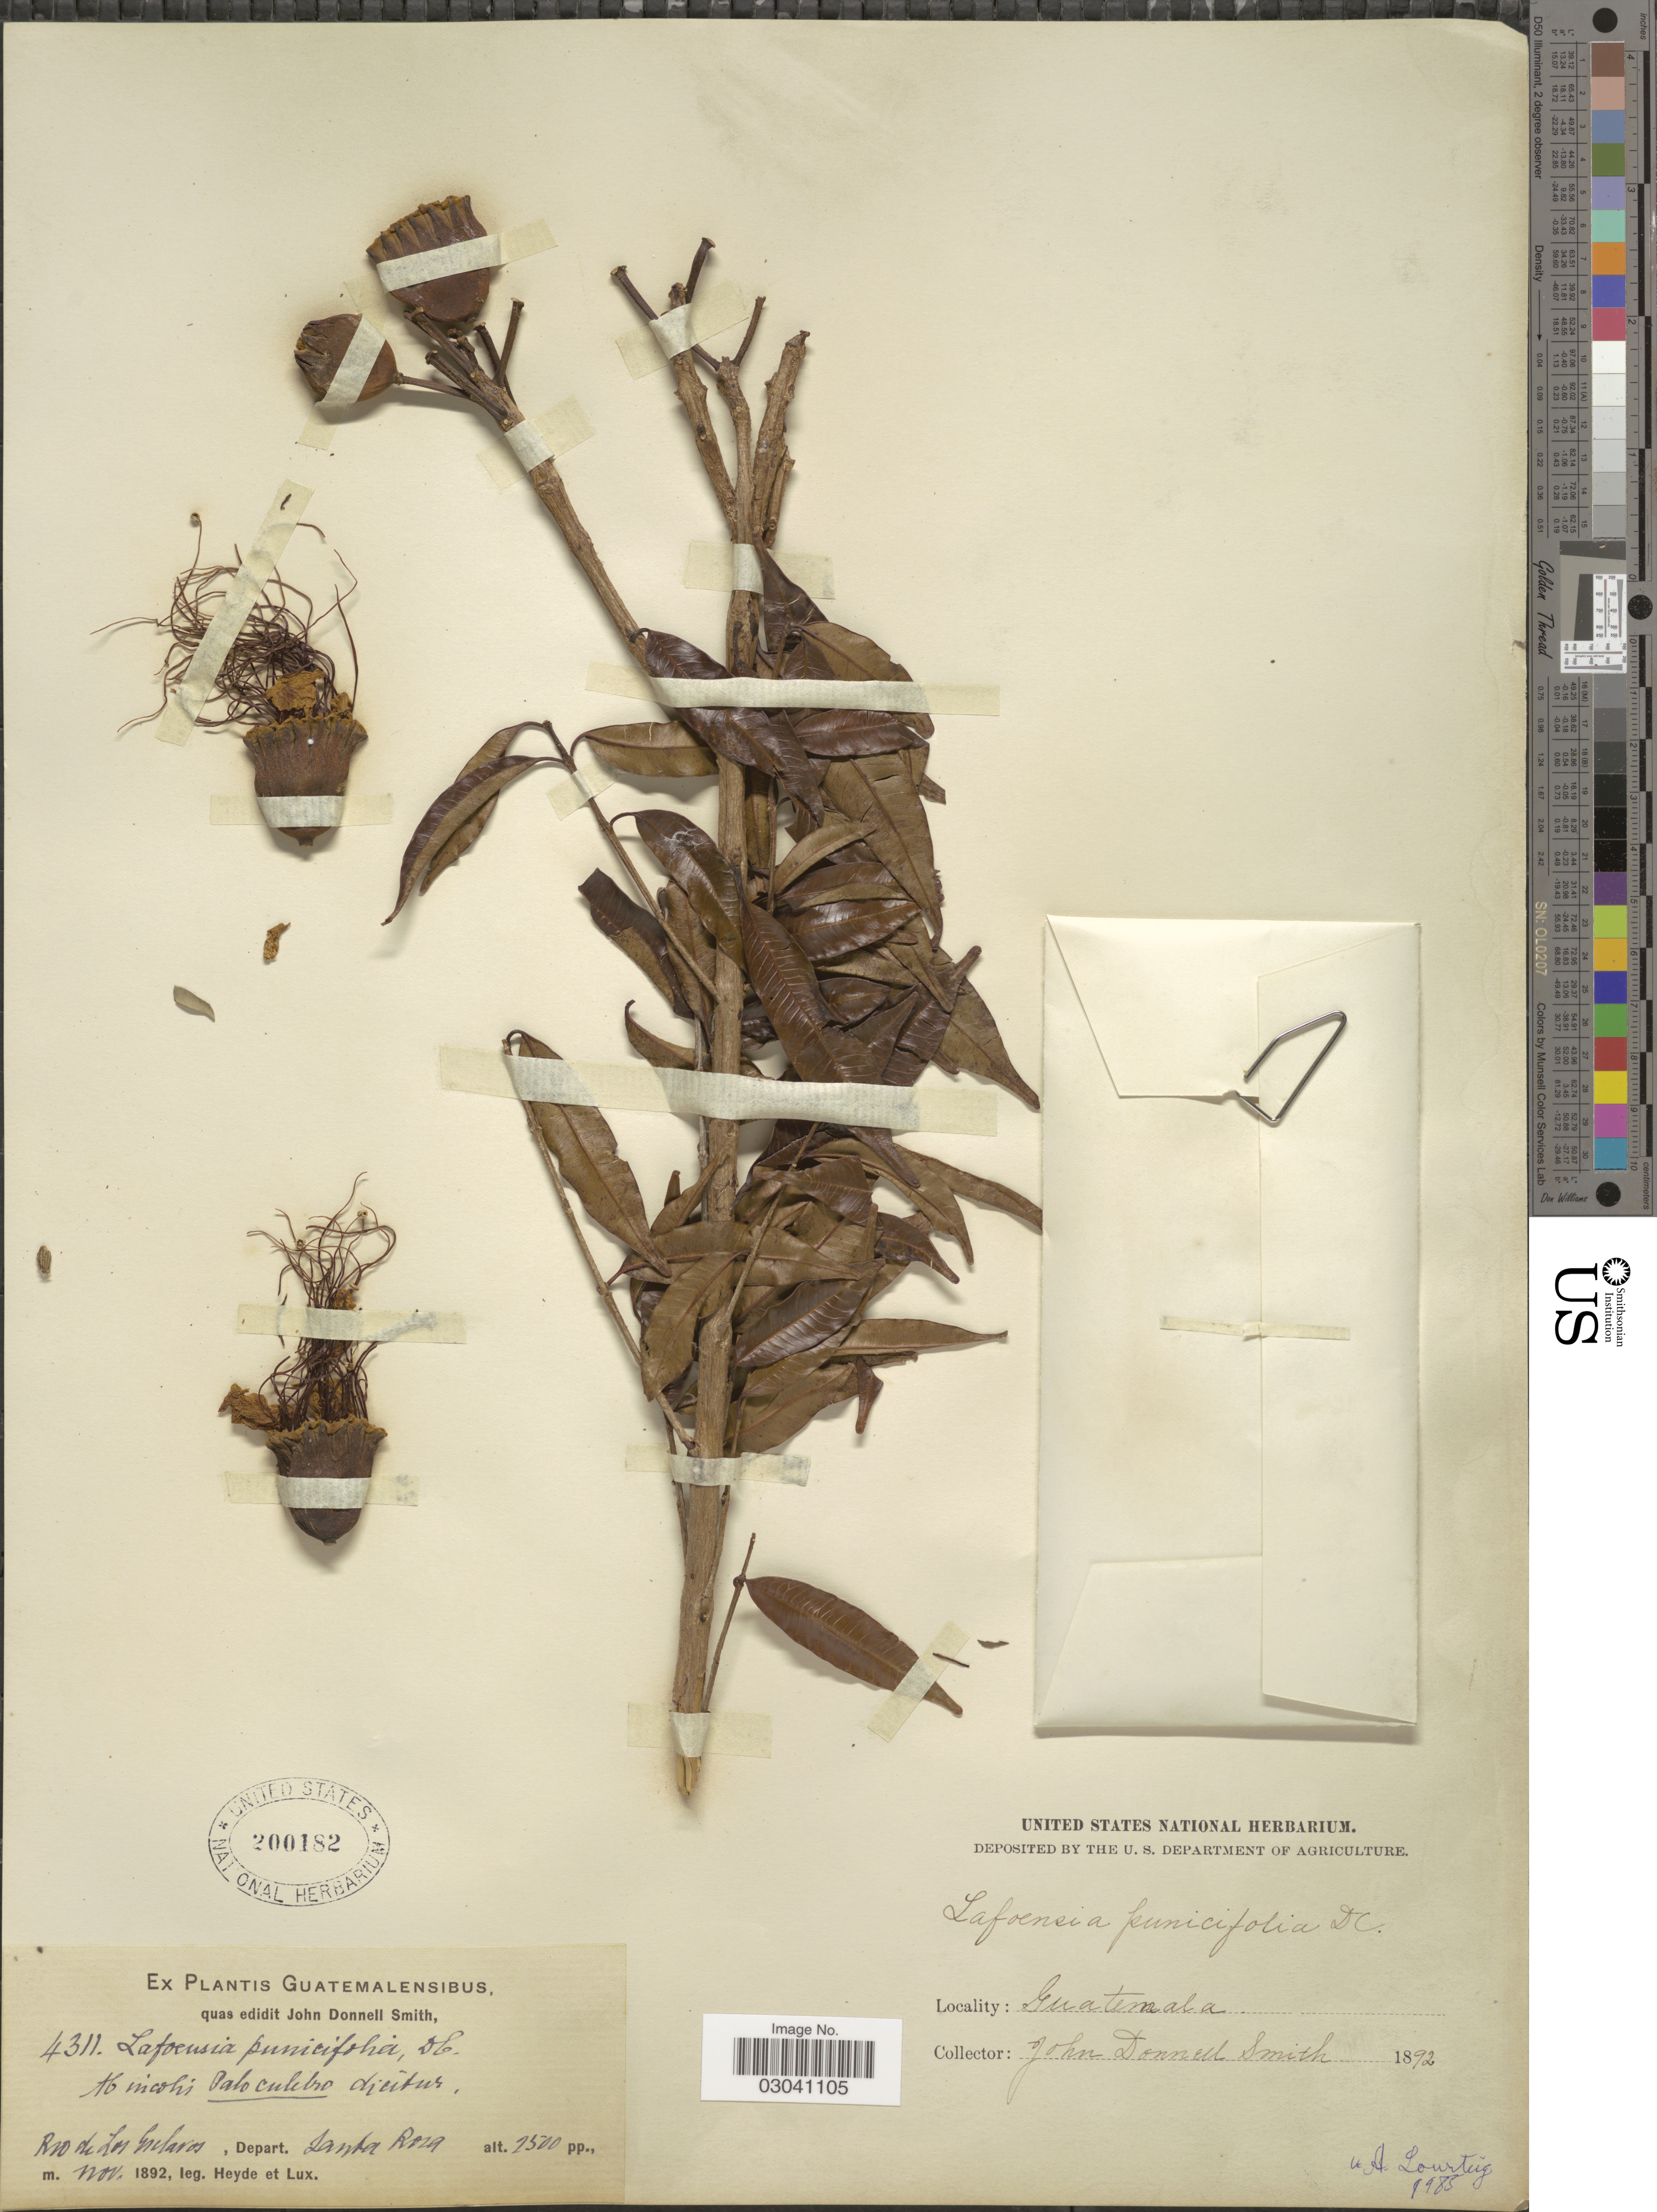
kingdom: Plantae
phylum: Tracheophyta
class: Magnoliopsida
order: Myrtales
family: Lythraceae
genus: Lafoensia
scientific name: Lafoensia punicifolia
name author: DC.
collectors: Heyde & Lux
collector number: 4311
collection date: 1892-11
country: Guatemala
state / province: Santa Rosa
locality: Rio de Los Esclavos, Depart. Santa Rosa.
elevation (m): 762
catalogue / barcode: US 200182